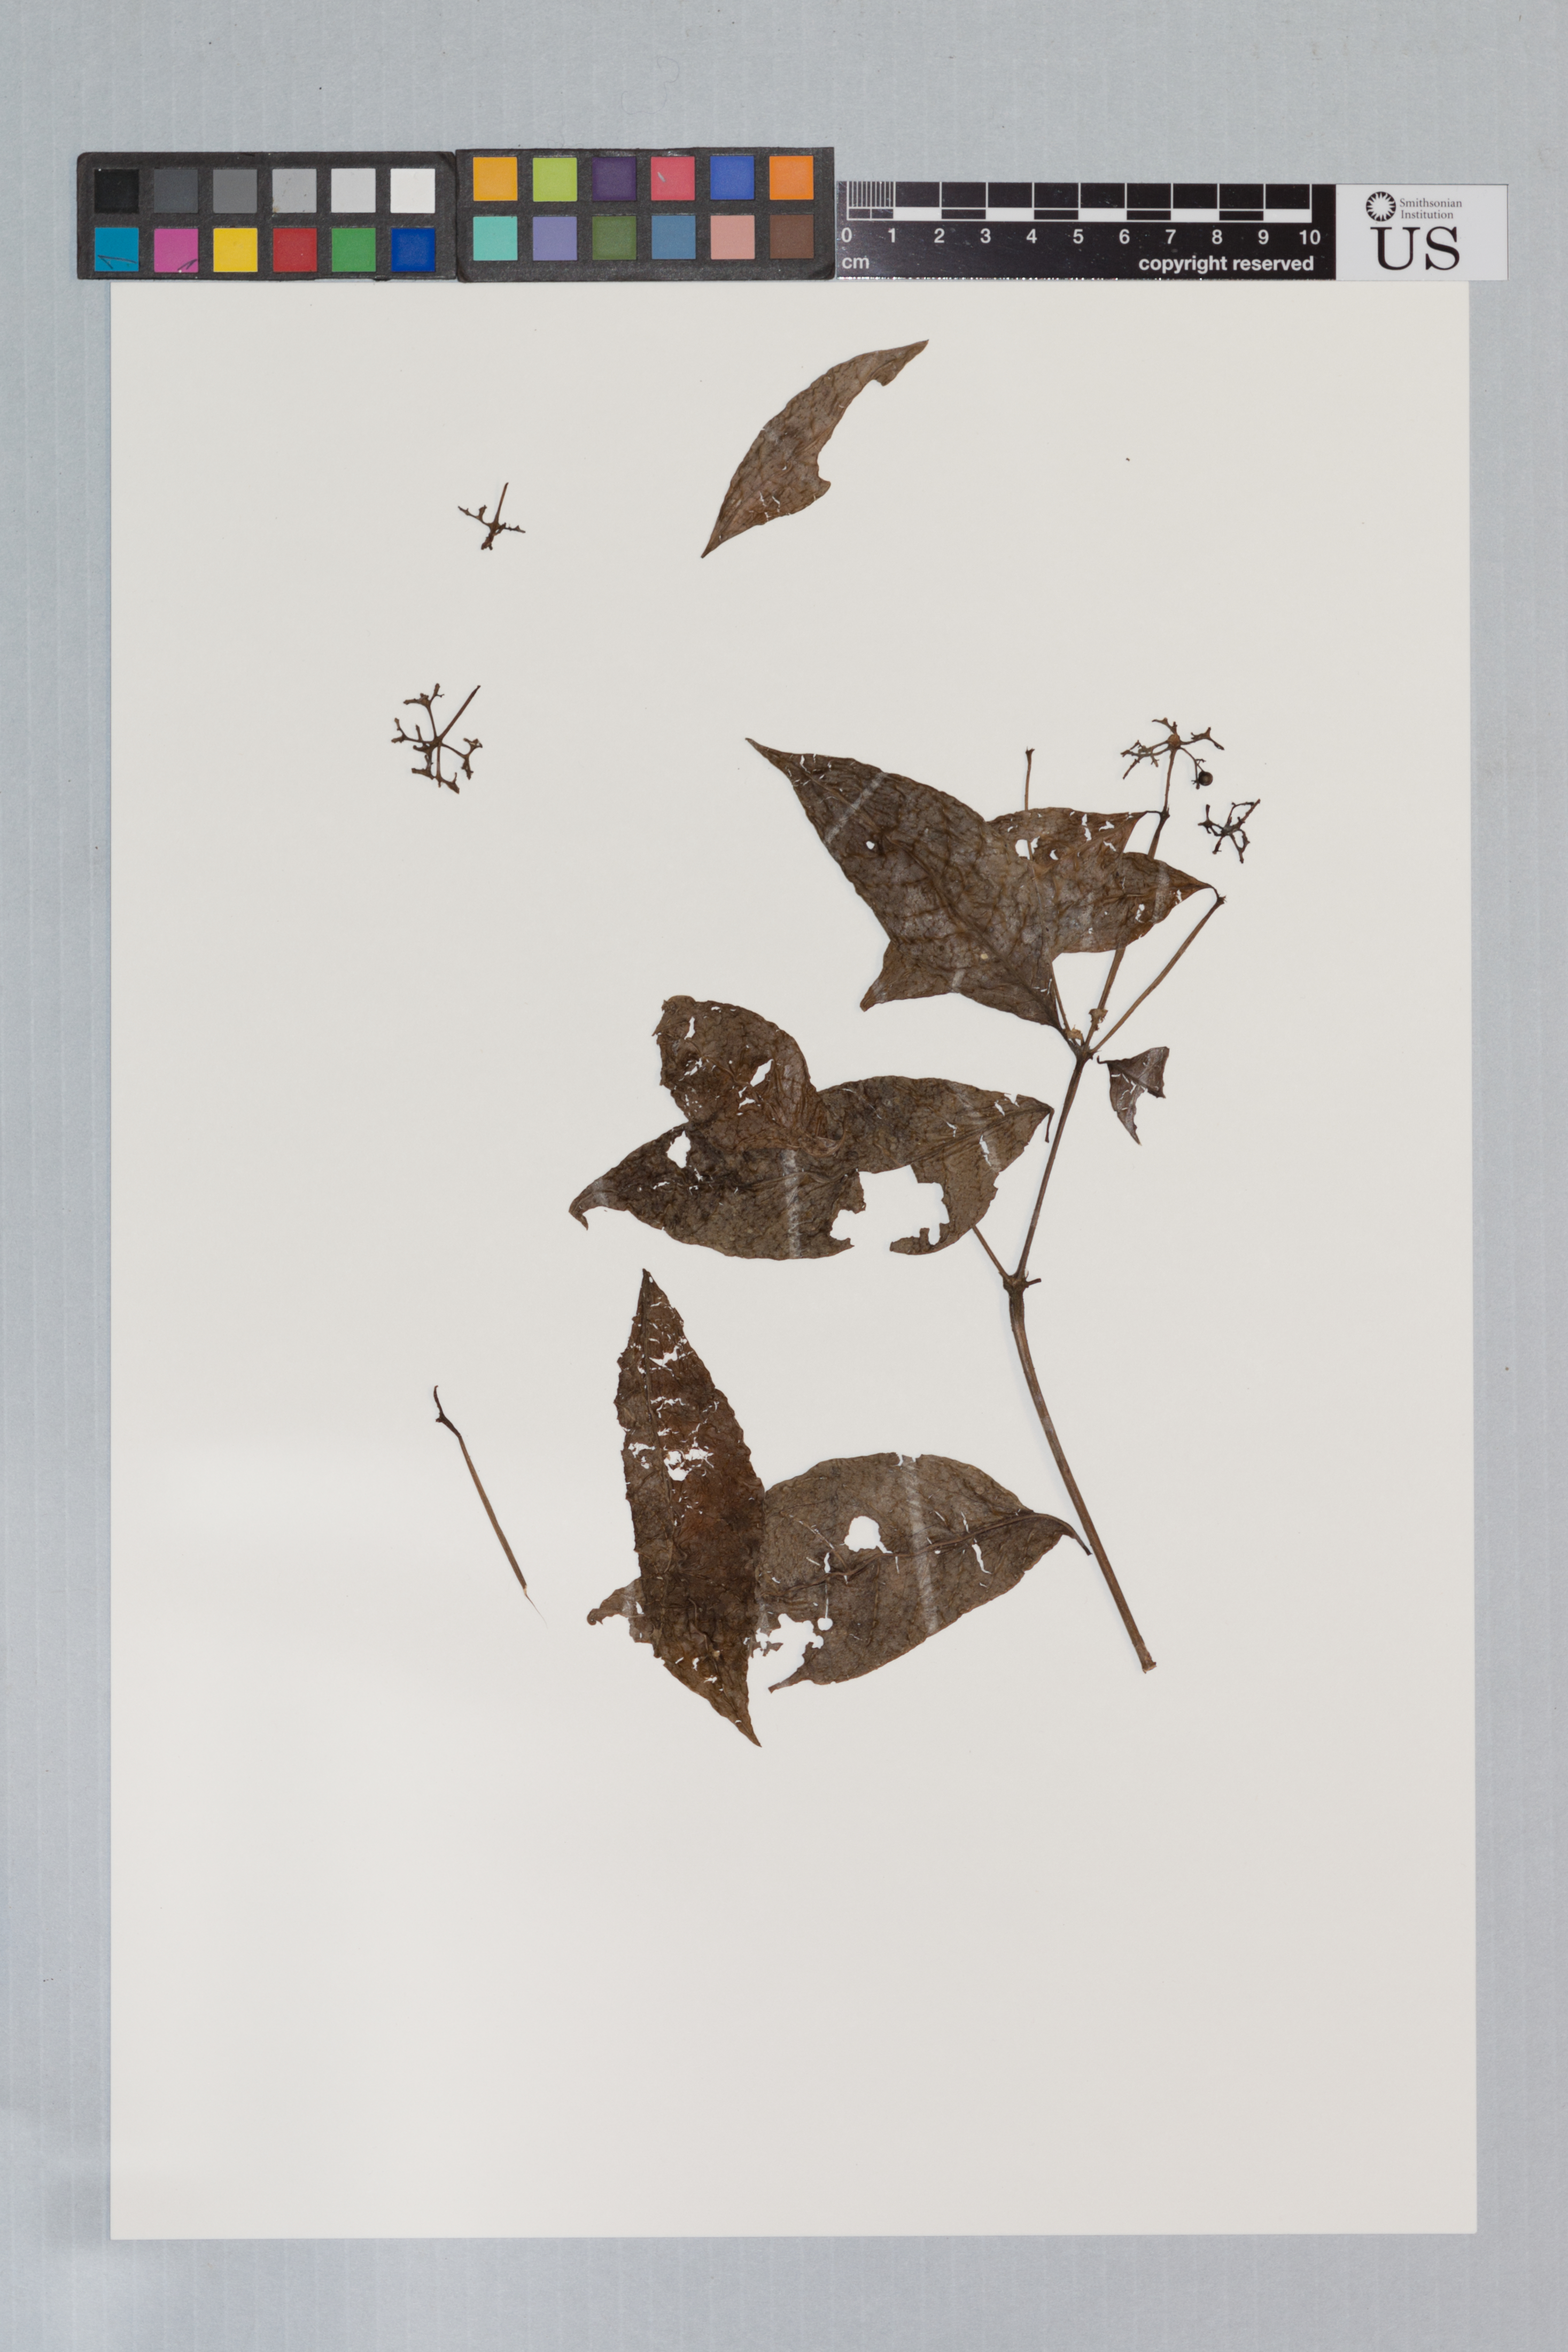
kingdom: Plantae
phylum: Tracheophyta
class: Magnoliopsida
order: Gentianales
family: Rubiaceae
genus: Psychotria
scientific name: Psychotria acuminata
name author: Benth.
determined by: Taylor, Charlotte M.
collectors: S. Mori, C. A. Gracie, L. Flynn, W. Pagels, C. James, W. Capraro, L. Connick, P. O'Malley, D. Vuillequez & H. Betros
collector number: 19097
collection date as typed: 20 Aug 1988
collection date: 1988-08-20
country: French Guiana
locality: Saül, Roche Bateau Trail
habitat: Non-flooded moist forest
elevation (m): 200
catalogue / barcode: US 3239594